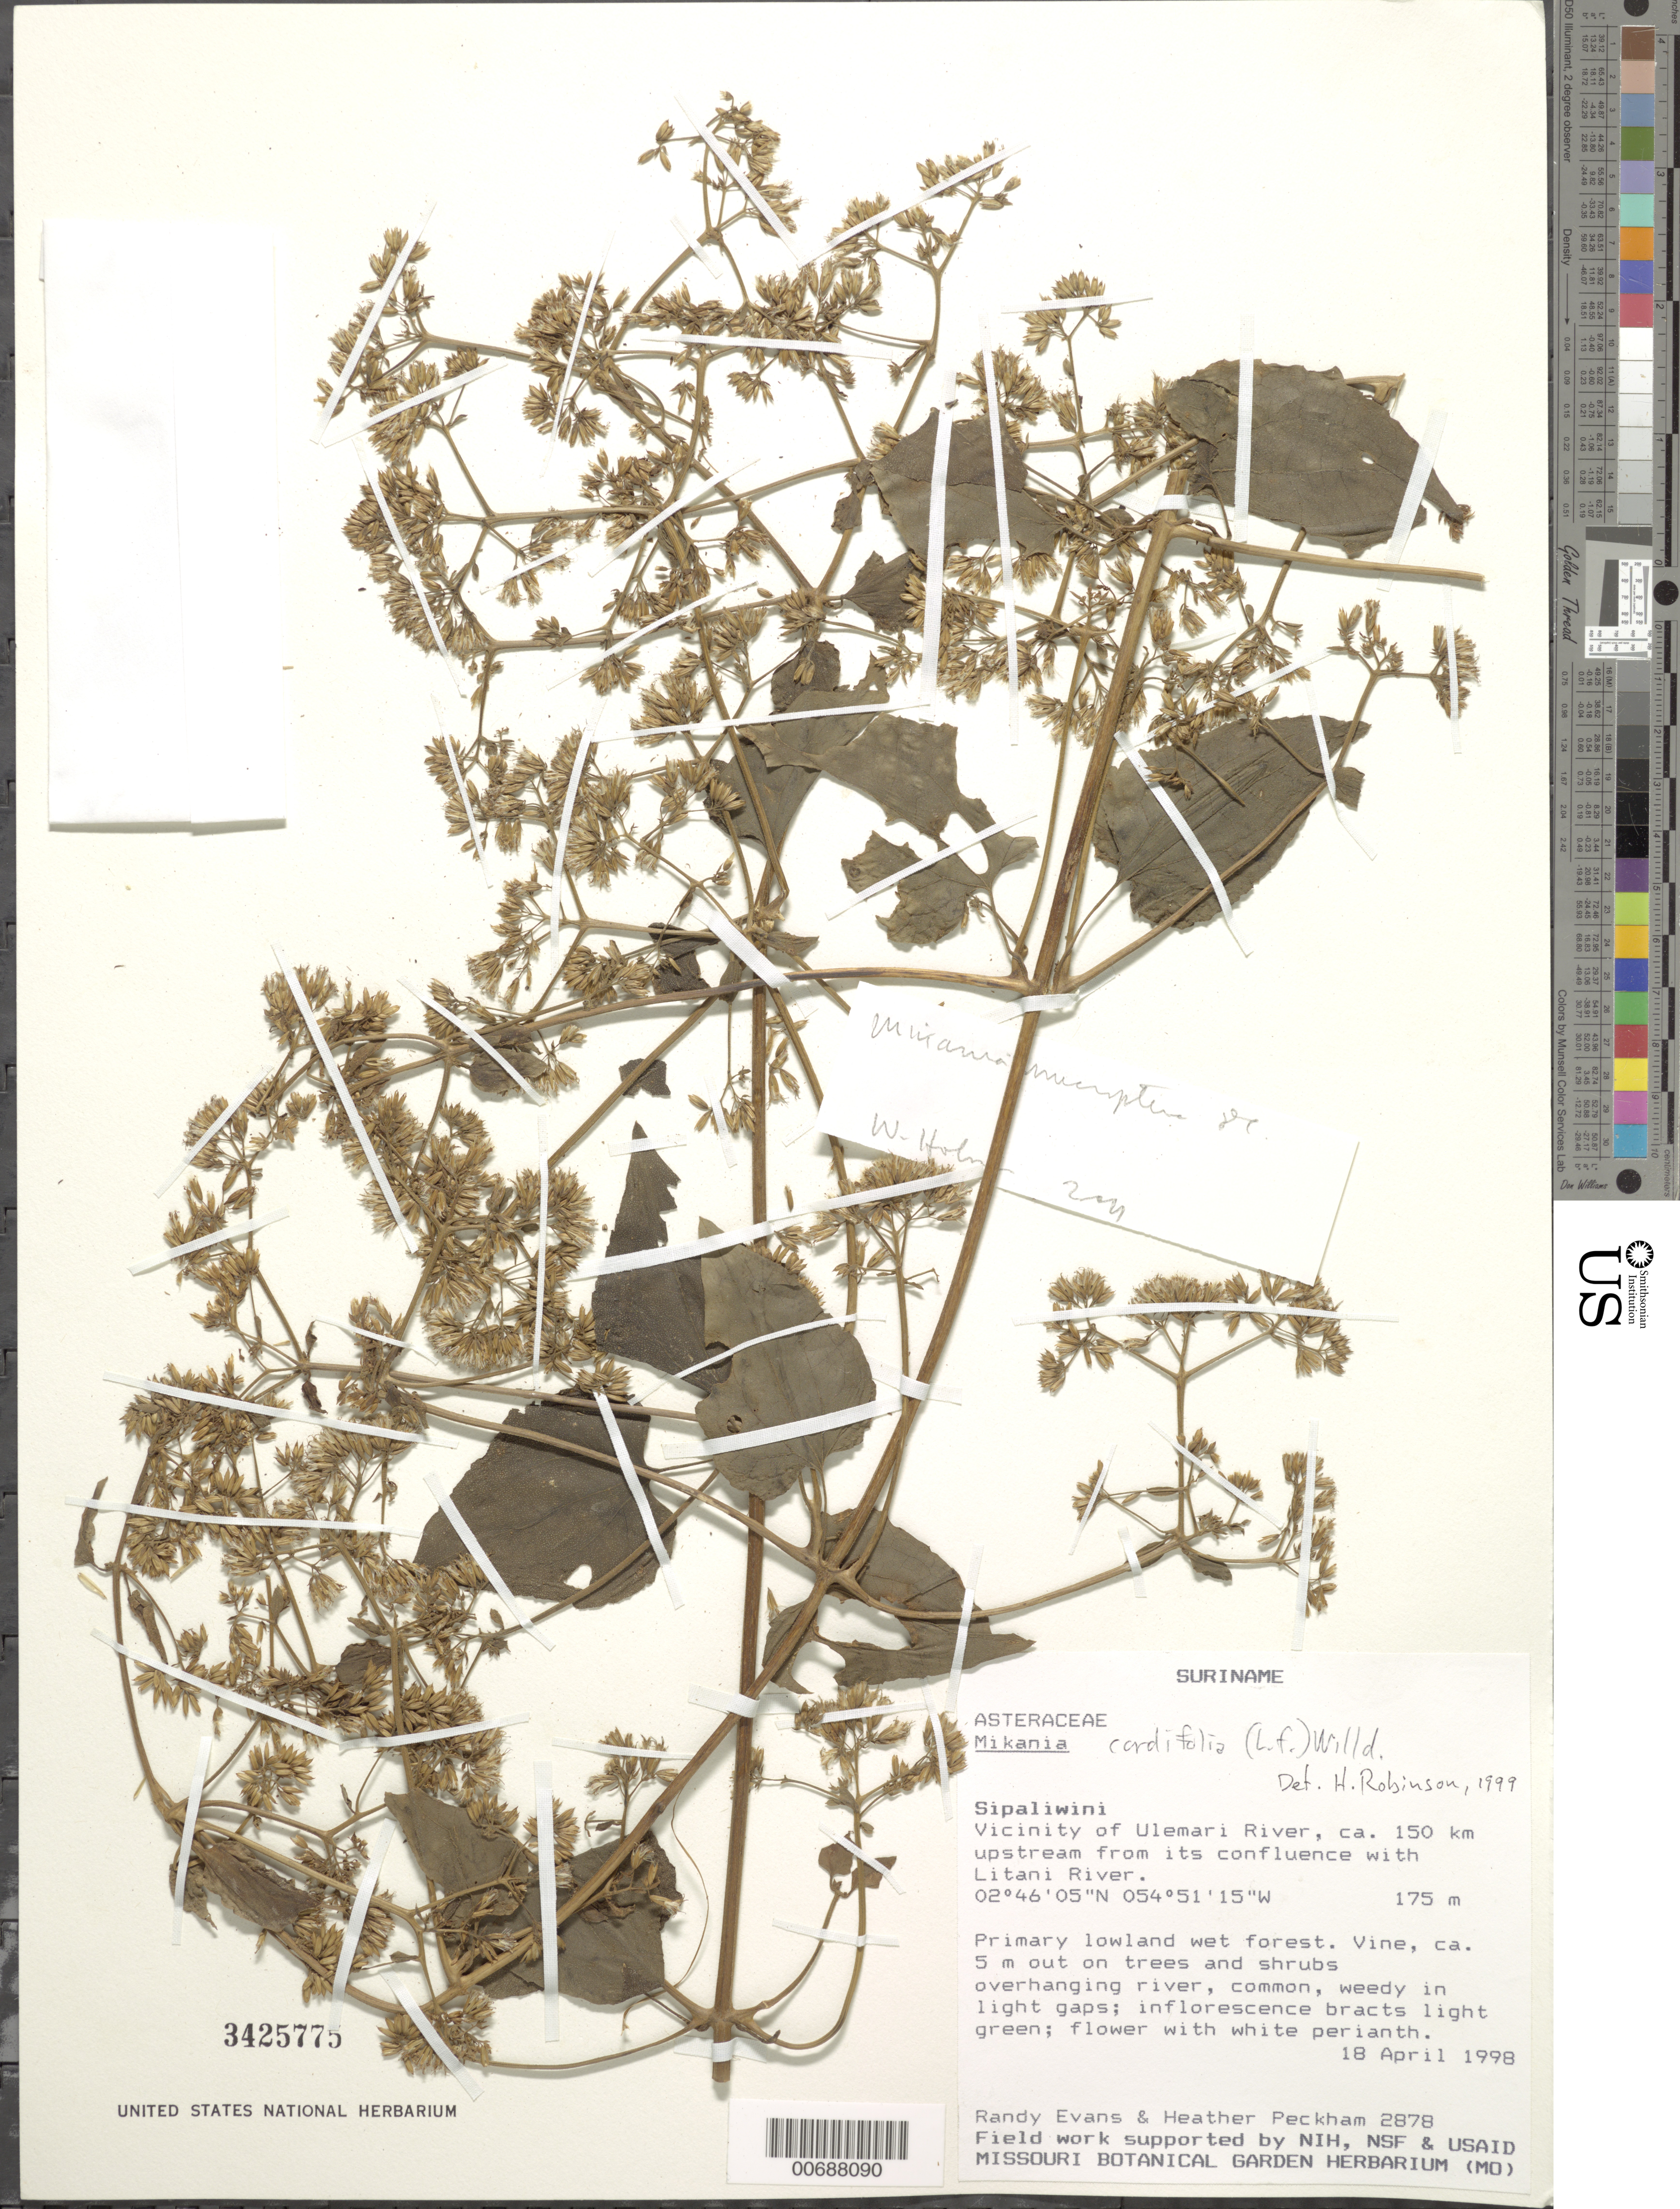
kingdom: Plantae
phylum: Tracheophyta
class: Magnoliopsida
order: Asterales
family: Asteraceae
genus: Mikania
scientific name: Mikania cordifolia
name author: (L. f.) Willd.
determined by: Robinson, Harold E., (US)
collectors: R. Evans & H. Peckham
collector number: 2878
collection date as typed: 18-Apr-98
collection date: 1998-04-18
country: Suriname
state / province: Sipaliwini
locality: Ulemari R., ca. 150 km upstream from confl. with Litani R.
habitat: Primary lowland wet forest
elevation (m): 175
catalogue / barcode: US 3425775